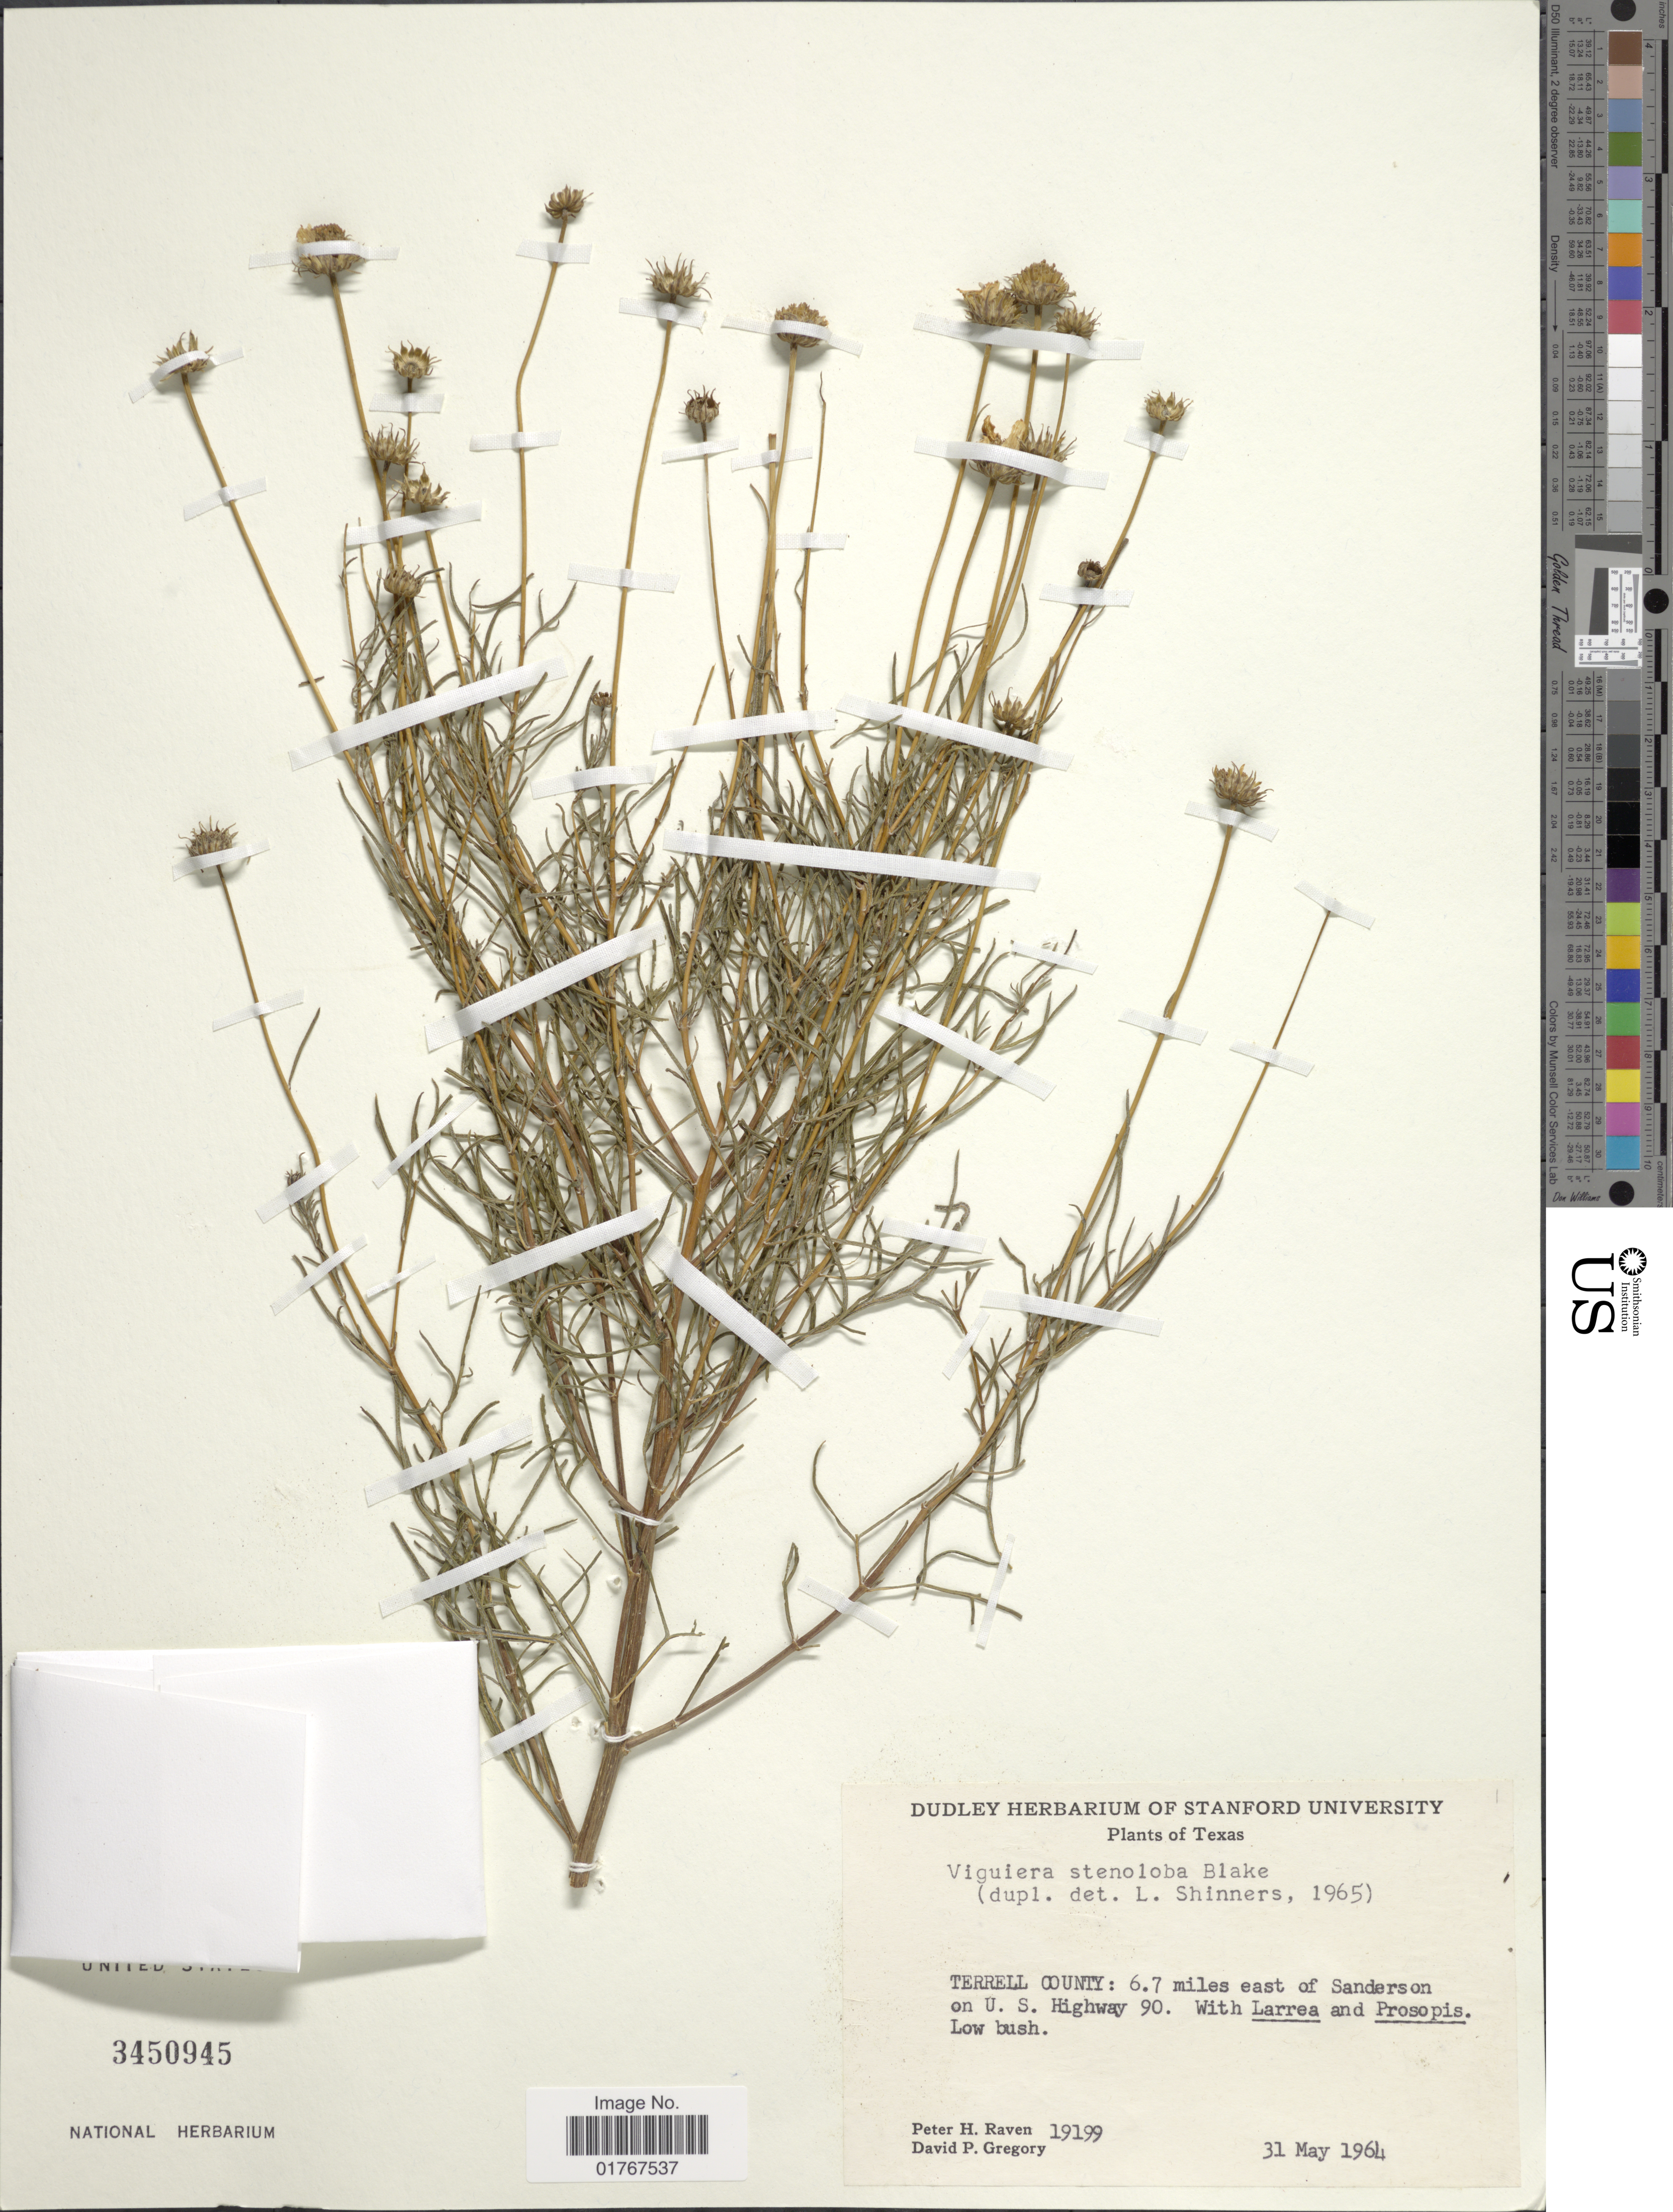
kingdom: Plantae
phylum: Tracheophyta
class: Magnoliopsida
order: Asterales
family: Asteraceae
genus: Viguiera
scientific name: Viguiera stenoloba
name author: S.F. Blake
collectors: P. Raven & D. Gregory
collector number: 19199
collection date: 1964-05-31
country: United States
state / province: Texas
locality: Terrell County: 6.7 miles east of Sanderson on U.S. Highway 90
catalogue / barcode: US 3450945